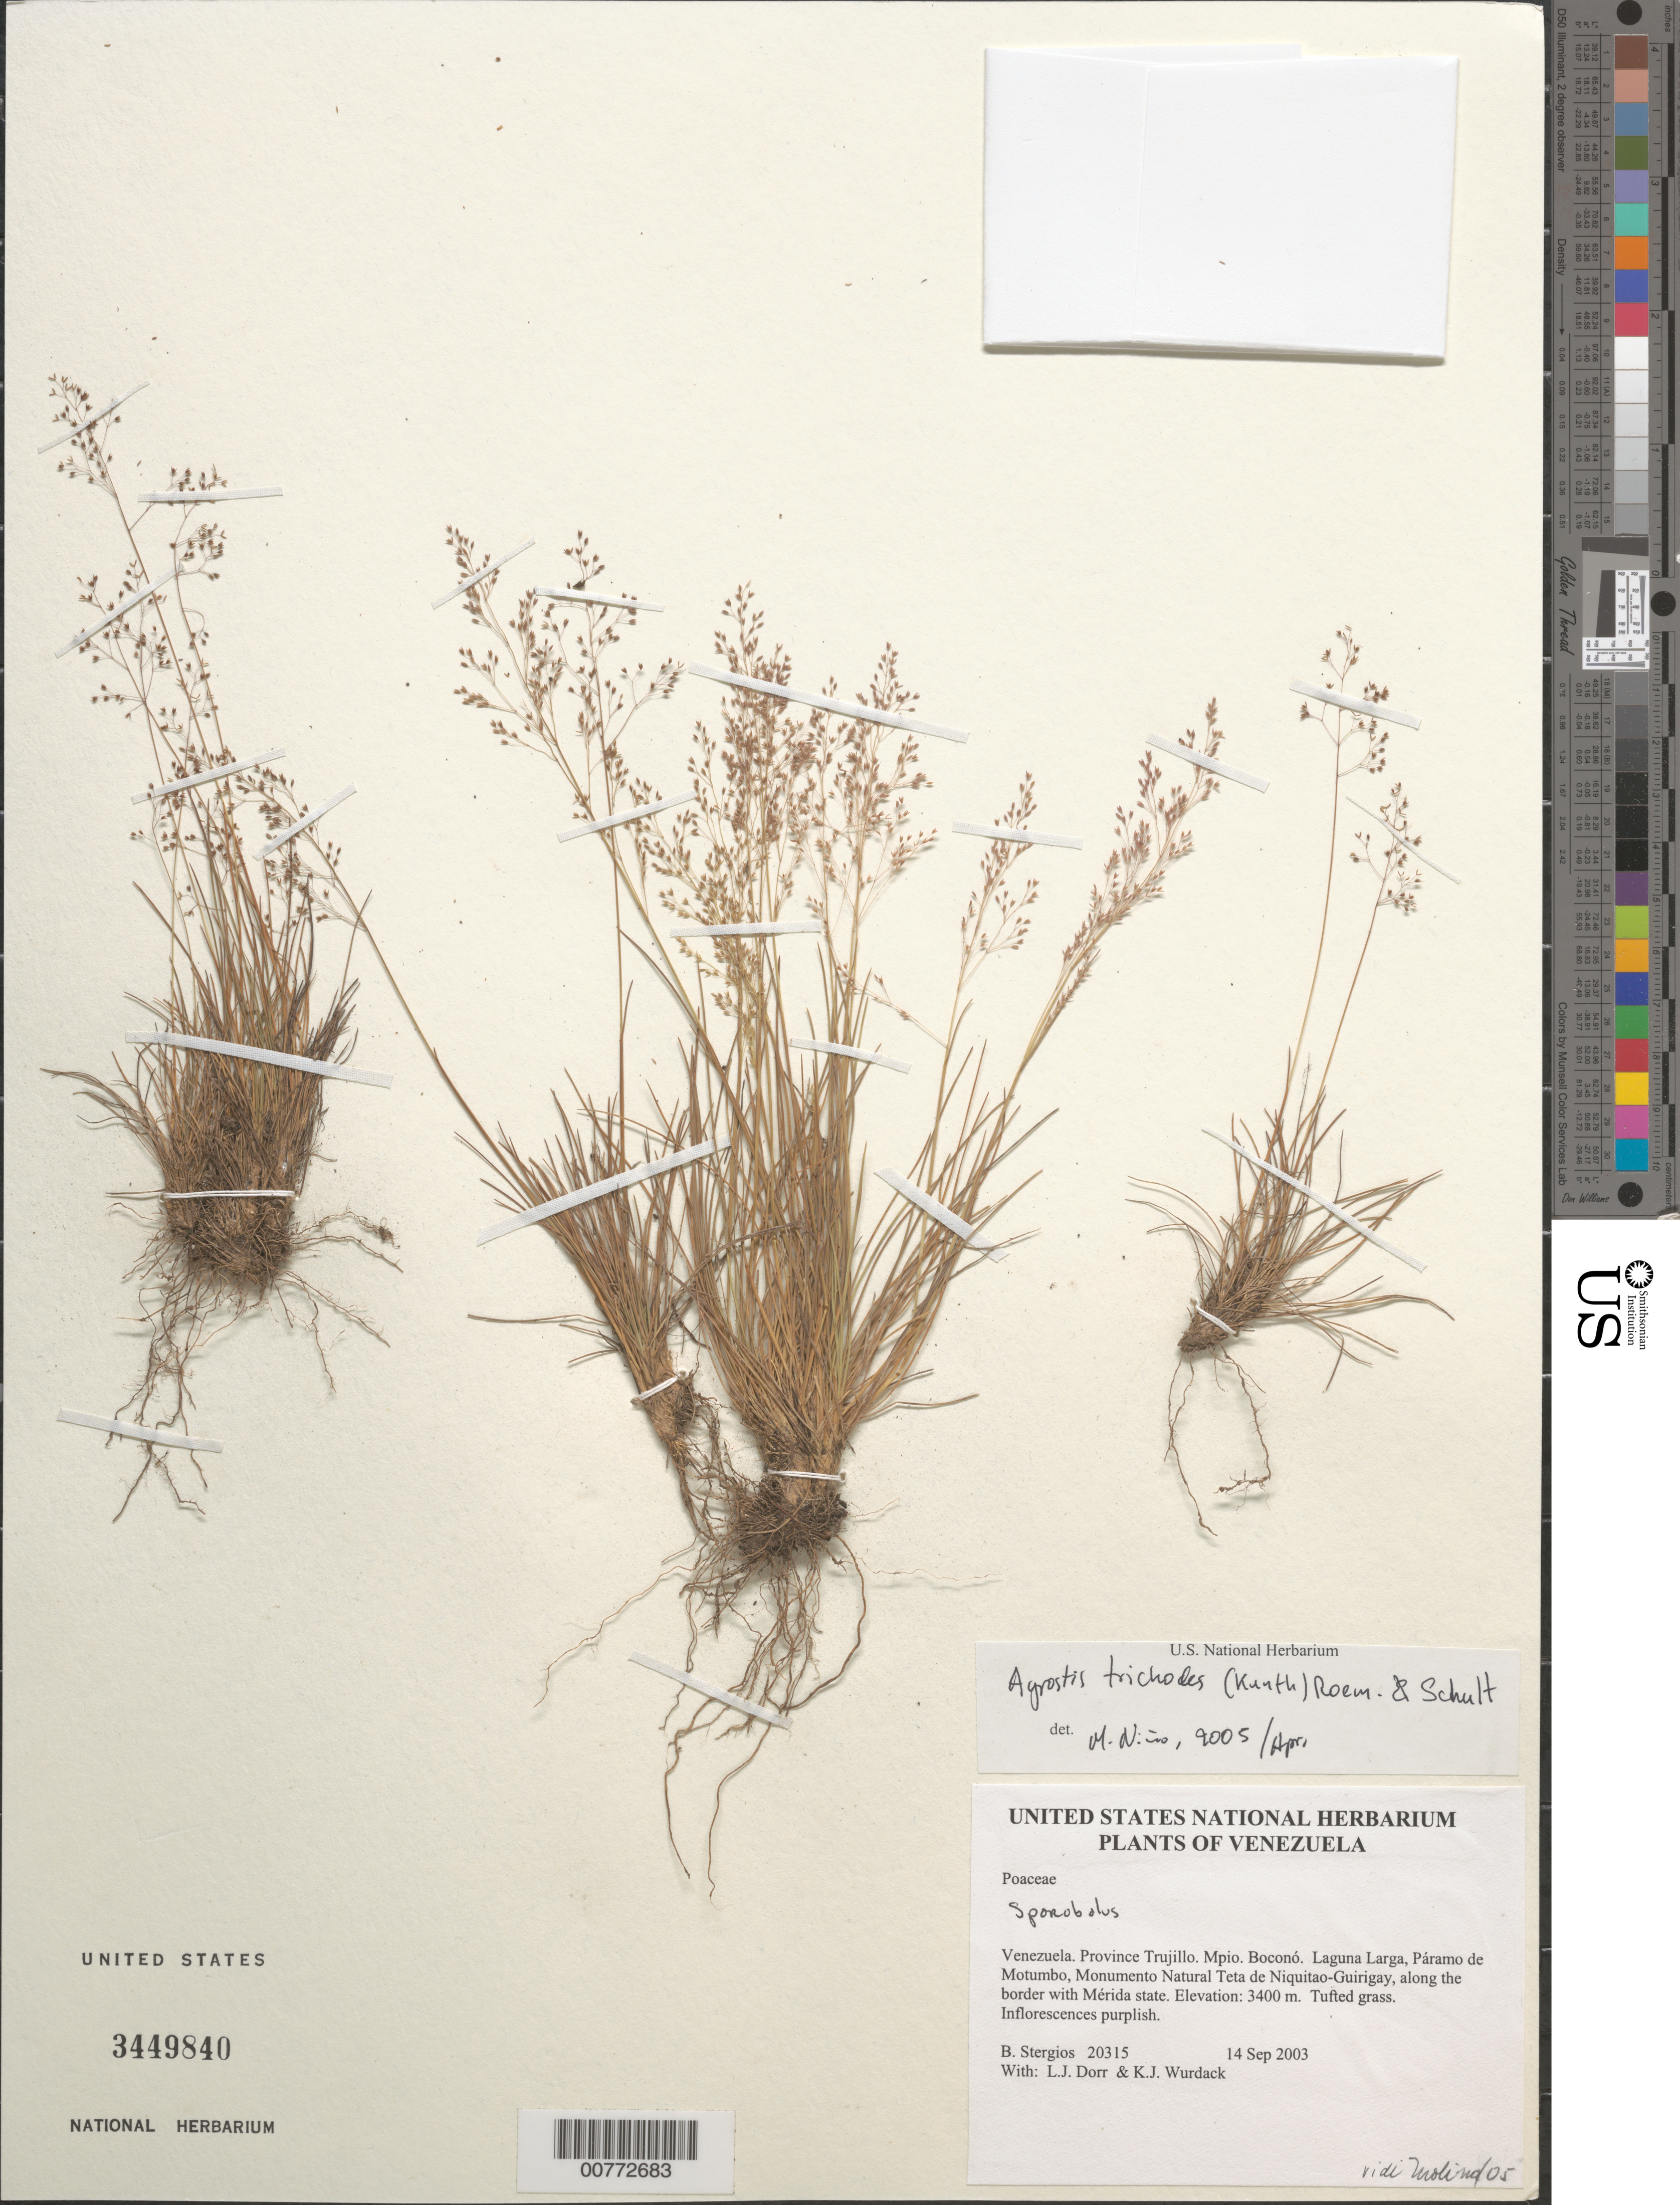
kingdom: Plantae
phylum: Tracheophyta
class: Liliopsida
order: Poales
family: Poaceae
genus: Agrostis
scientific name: Agrostis trichodes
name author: (Kunth) Roem. & Schult.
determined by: Niño, S. M., (PORT), BioCentro-UNELLEZ (VENEZUELA)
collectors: B. G. Stergios, L. J. Dorr & K. Wurdack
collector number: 20315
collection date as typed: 14 Sep 2003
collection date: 2003-09-14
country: Venezuela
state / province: Trujillo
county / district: Boconó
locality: Laguna Larga, Páramo de Motumbo, Monumento Natural Teta de Niquitao-Guirigay, along the border with Mérida state.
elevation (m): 3400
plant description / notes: BAB, K, MO, PORT, US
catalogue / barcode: US 3449840